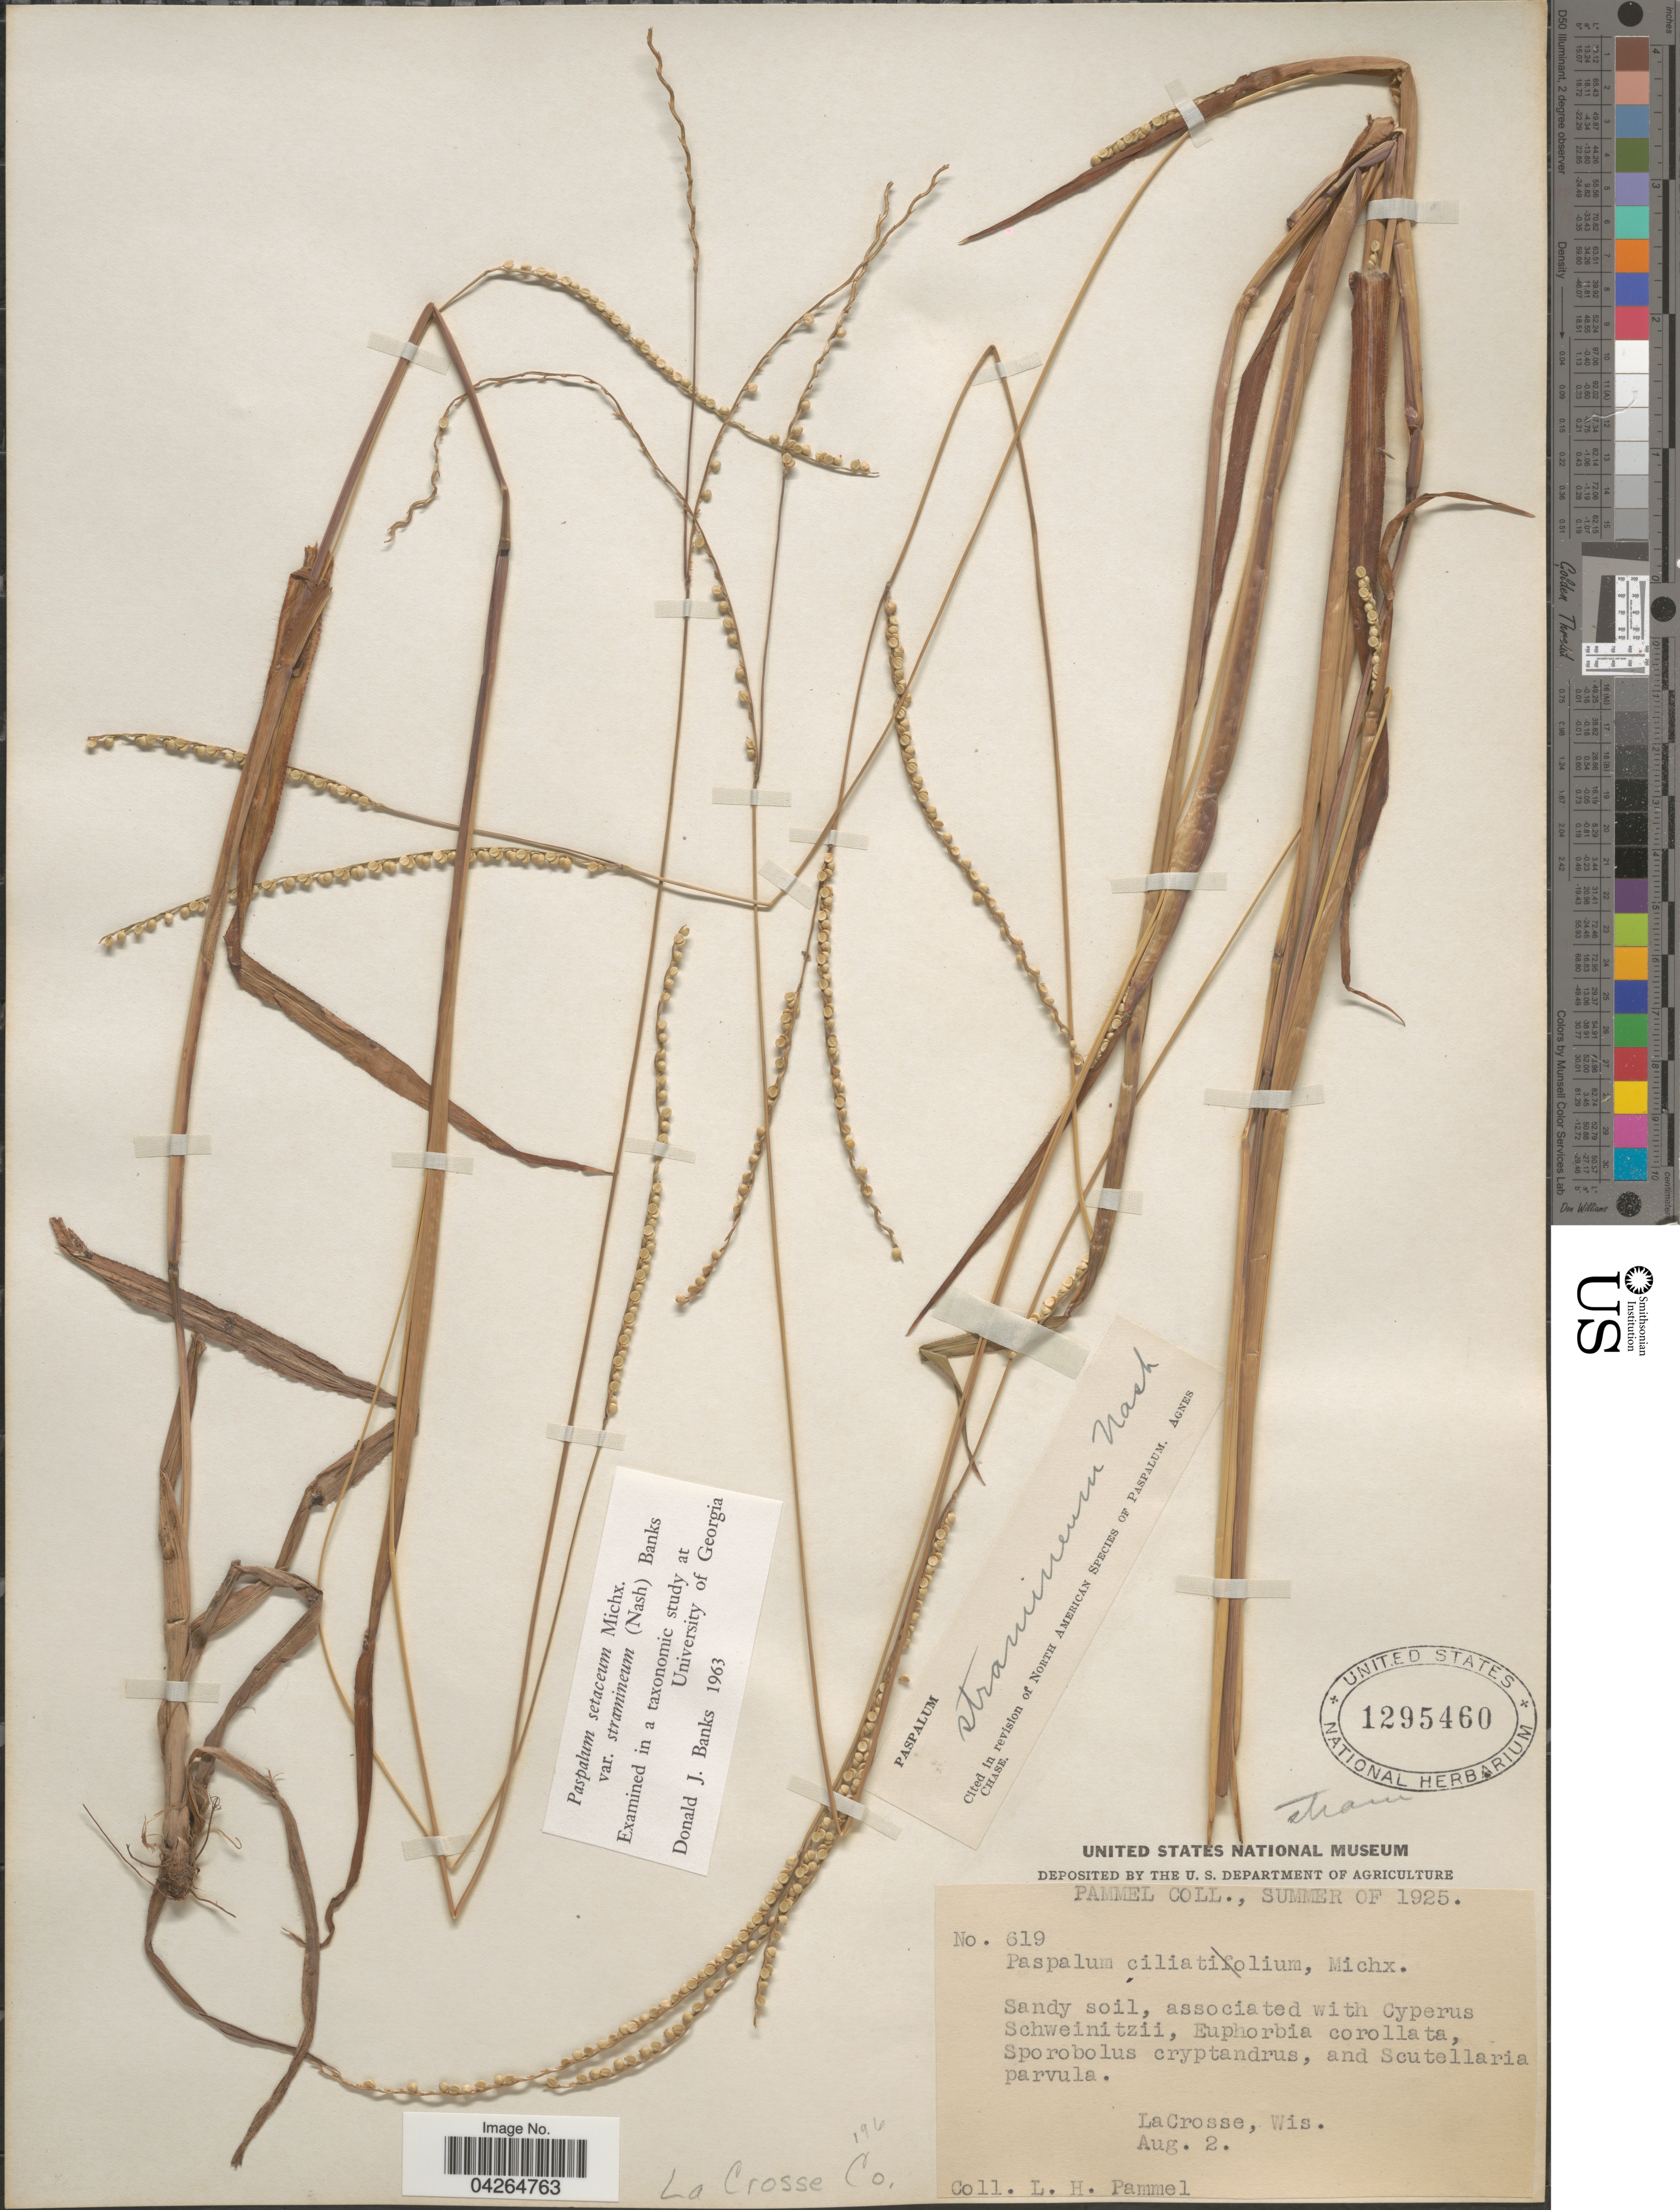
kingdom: Plantae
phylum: Tracheophyta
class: Liliopsida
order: Poales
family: Poaceae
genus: Paspalum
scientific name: Paspalum setaceum var. stramineum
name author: (Nash) D.J. Banks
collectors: L. Pammel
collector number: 619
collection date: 1925-08-02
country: United States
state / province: Wisconsin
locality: LaCrosse. La Crosse Co.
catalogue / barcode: US 1295460